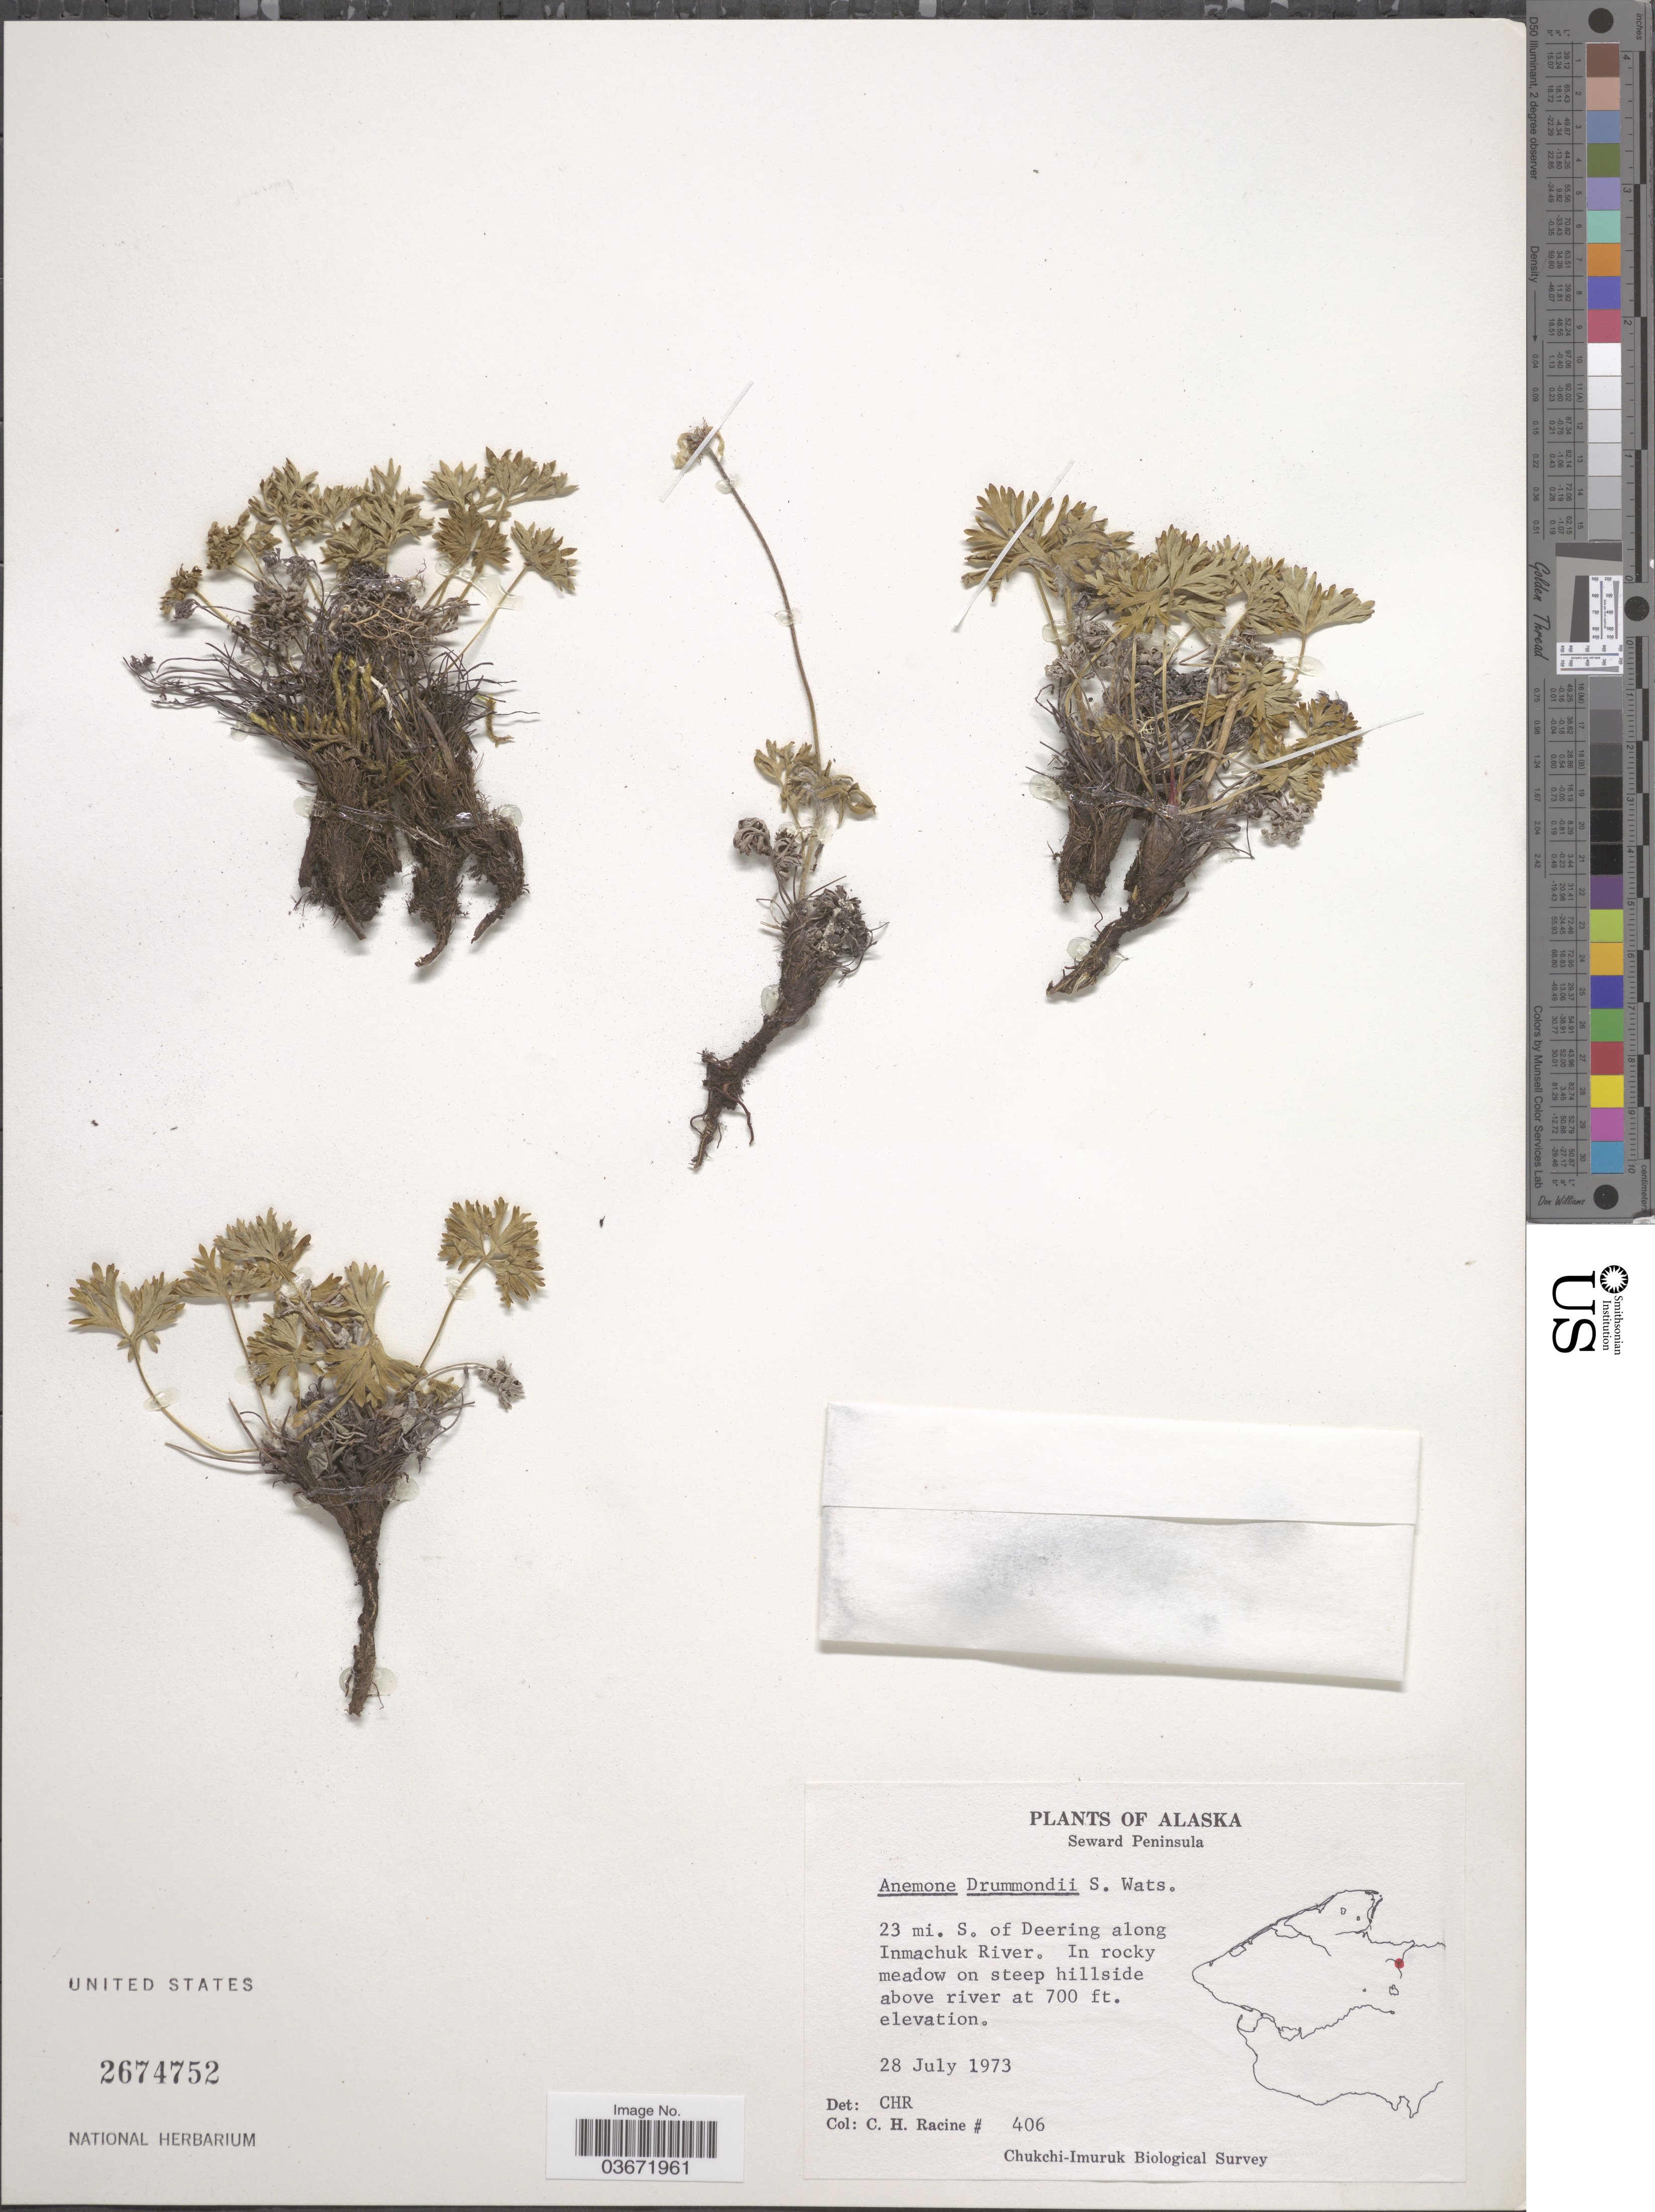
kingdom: Plantae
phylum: Tracheophyta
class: Magnoliopsida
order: Ranunculales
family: Ranunculaceae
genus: Anemone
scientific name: Anemone drummondii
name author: S. Watson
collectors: C. Racine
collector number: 406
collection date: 1973-07-28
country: United States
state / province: Alaska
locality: Seward Peninsula. 23 mi. S. of Deering along Inmachuk River.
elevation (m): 213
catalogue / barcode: US 2674752